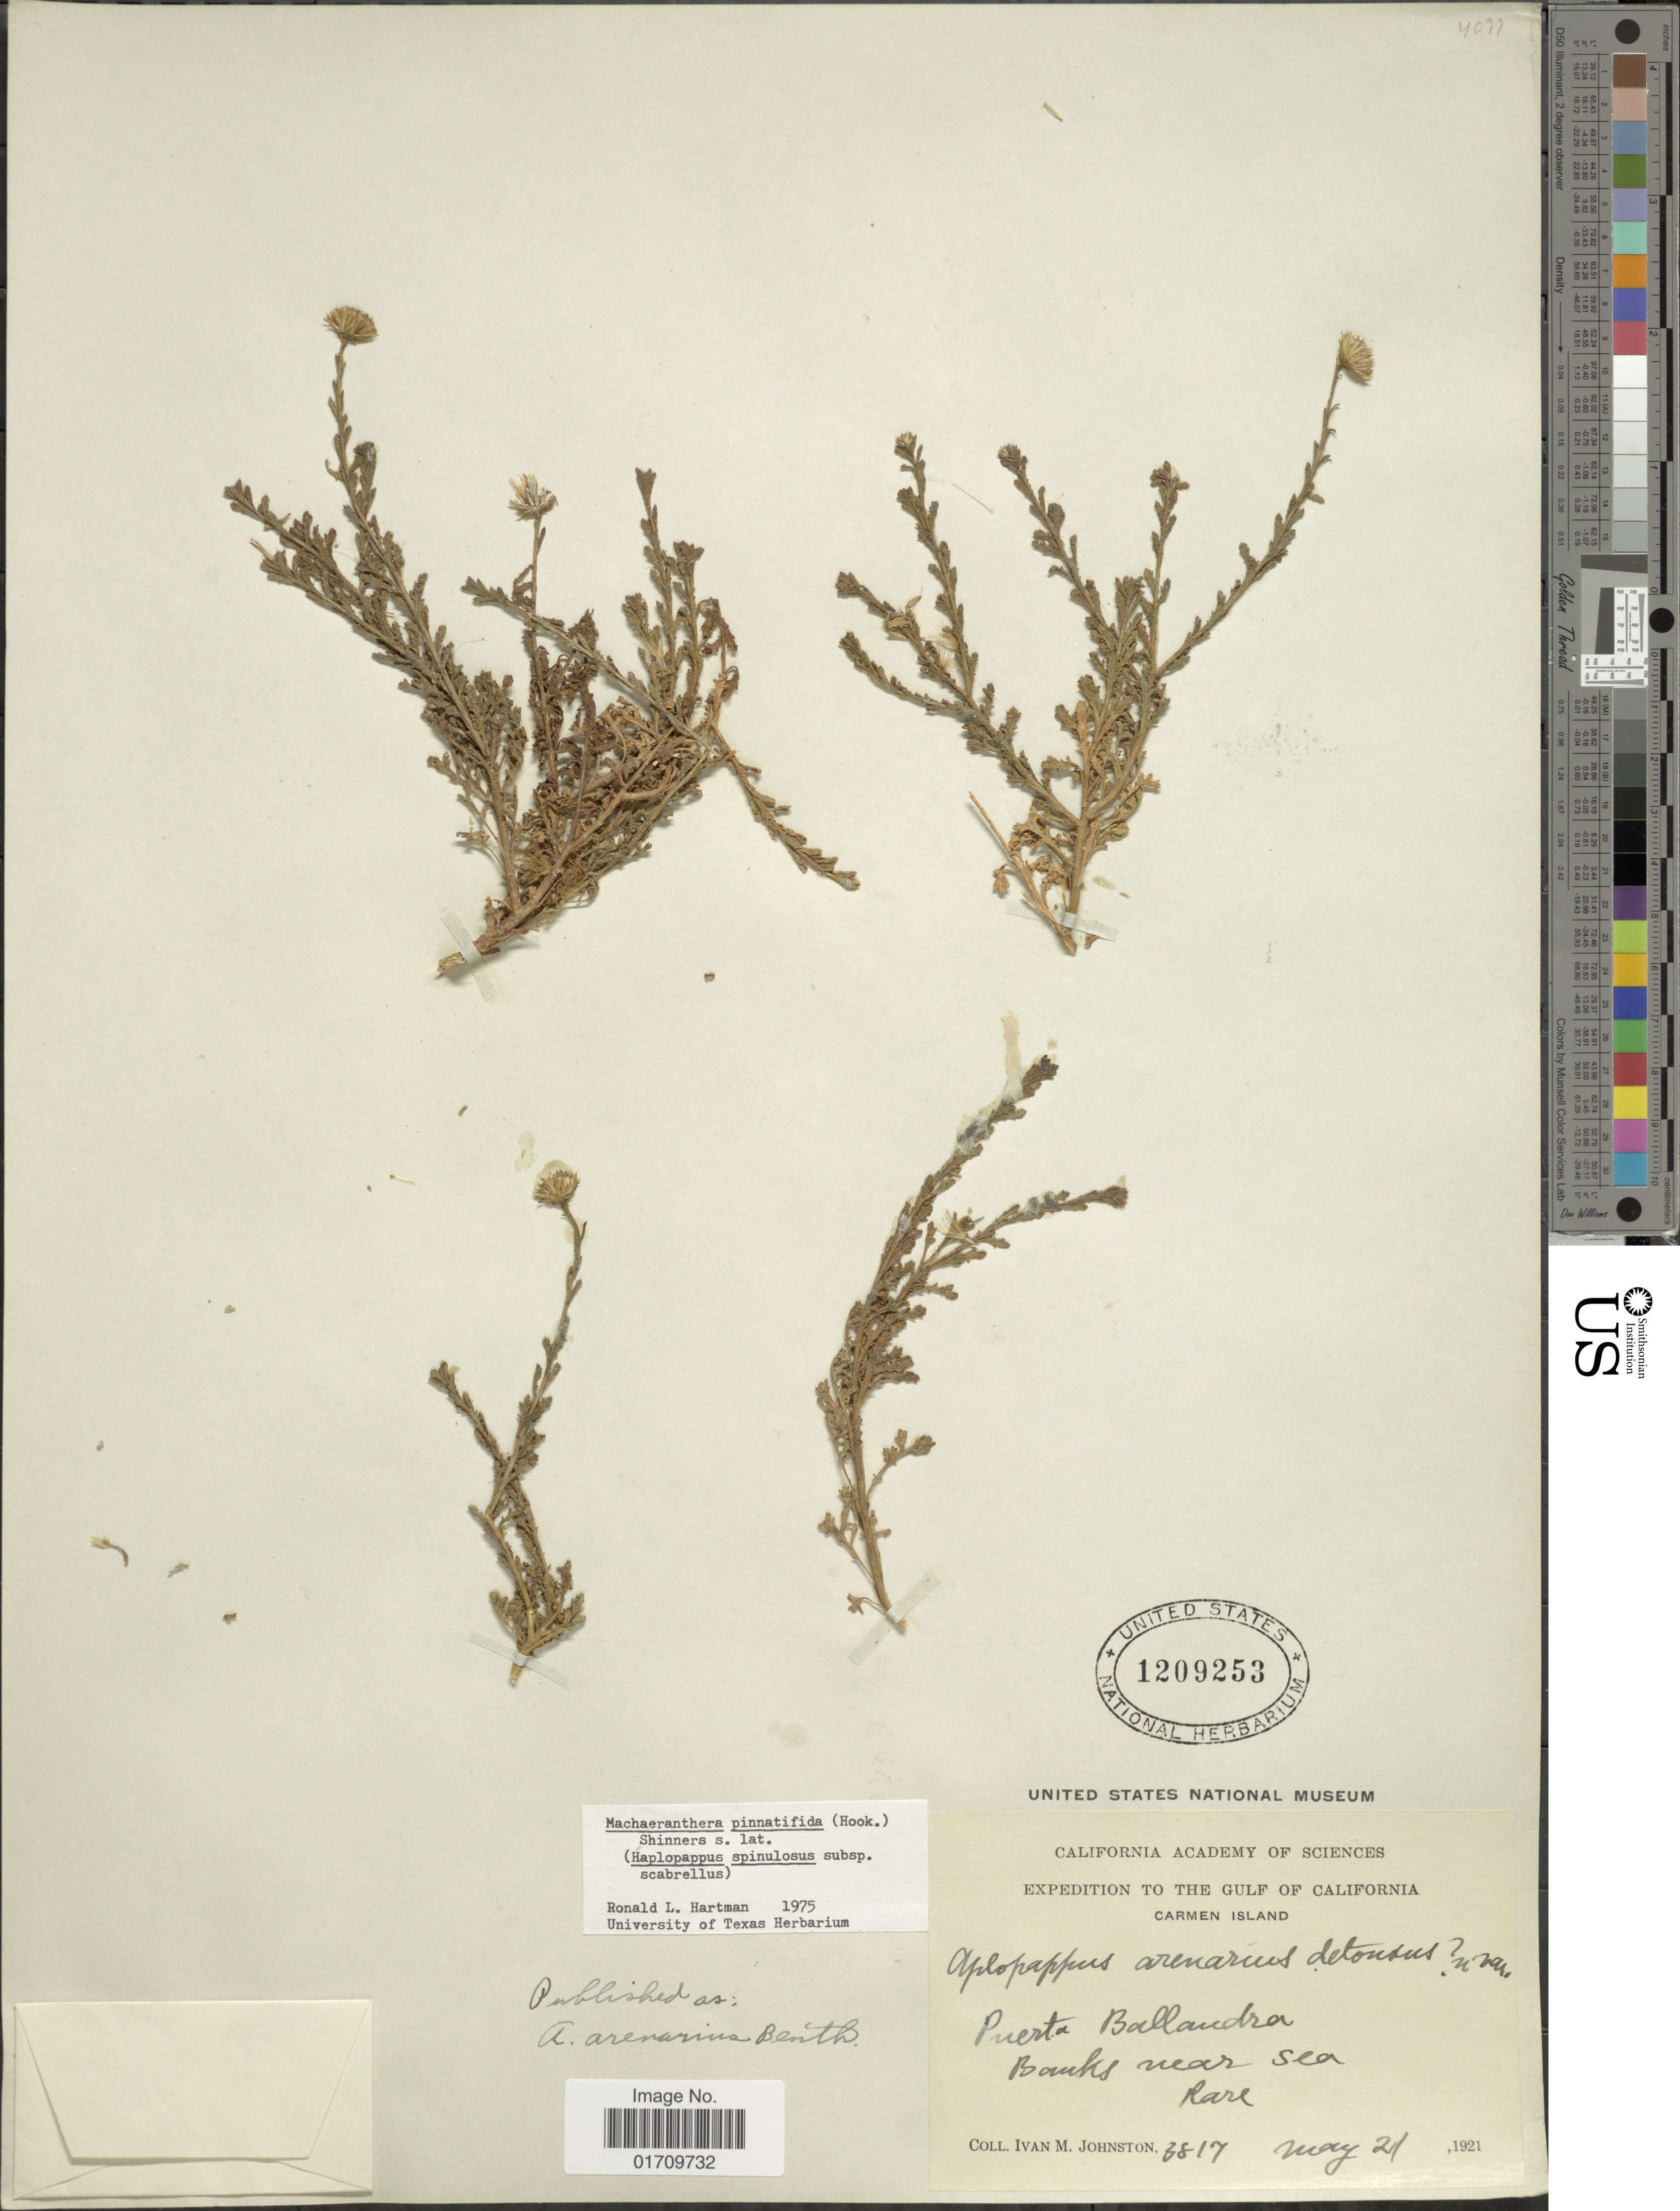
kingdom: Plantae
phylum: Tracheophyta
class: Magnoliopsida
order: Asterales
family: Asteraceae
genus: Machaeranthera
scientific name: Machaeranthera pinnatifida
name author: (Hook.) Shinners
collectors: I.M. Johnston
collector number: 3817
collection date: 1921-05-21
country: Mexico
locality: Gulf of California, Carmen Island, Puerta Balandra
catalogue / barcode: US 1209253